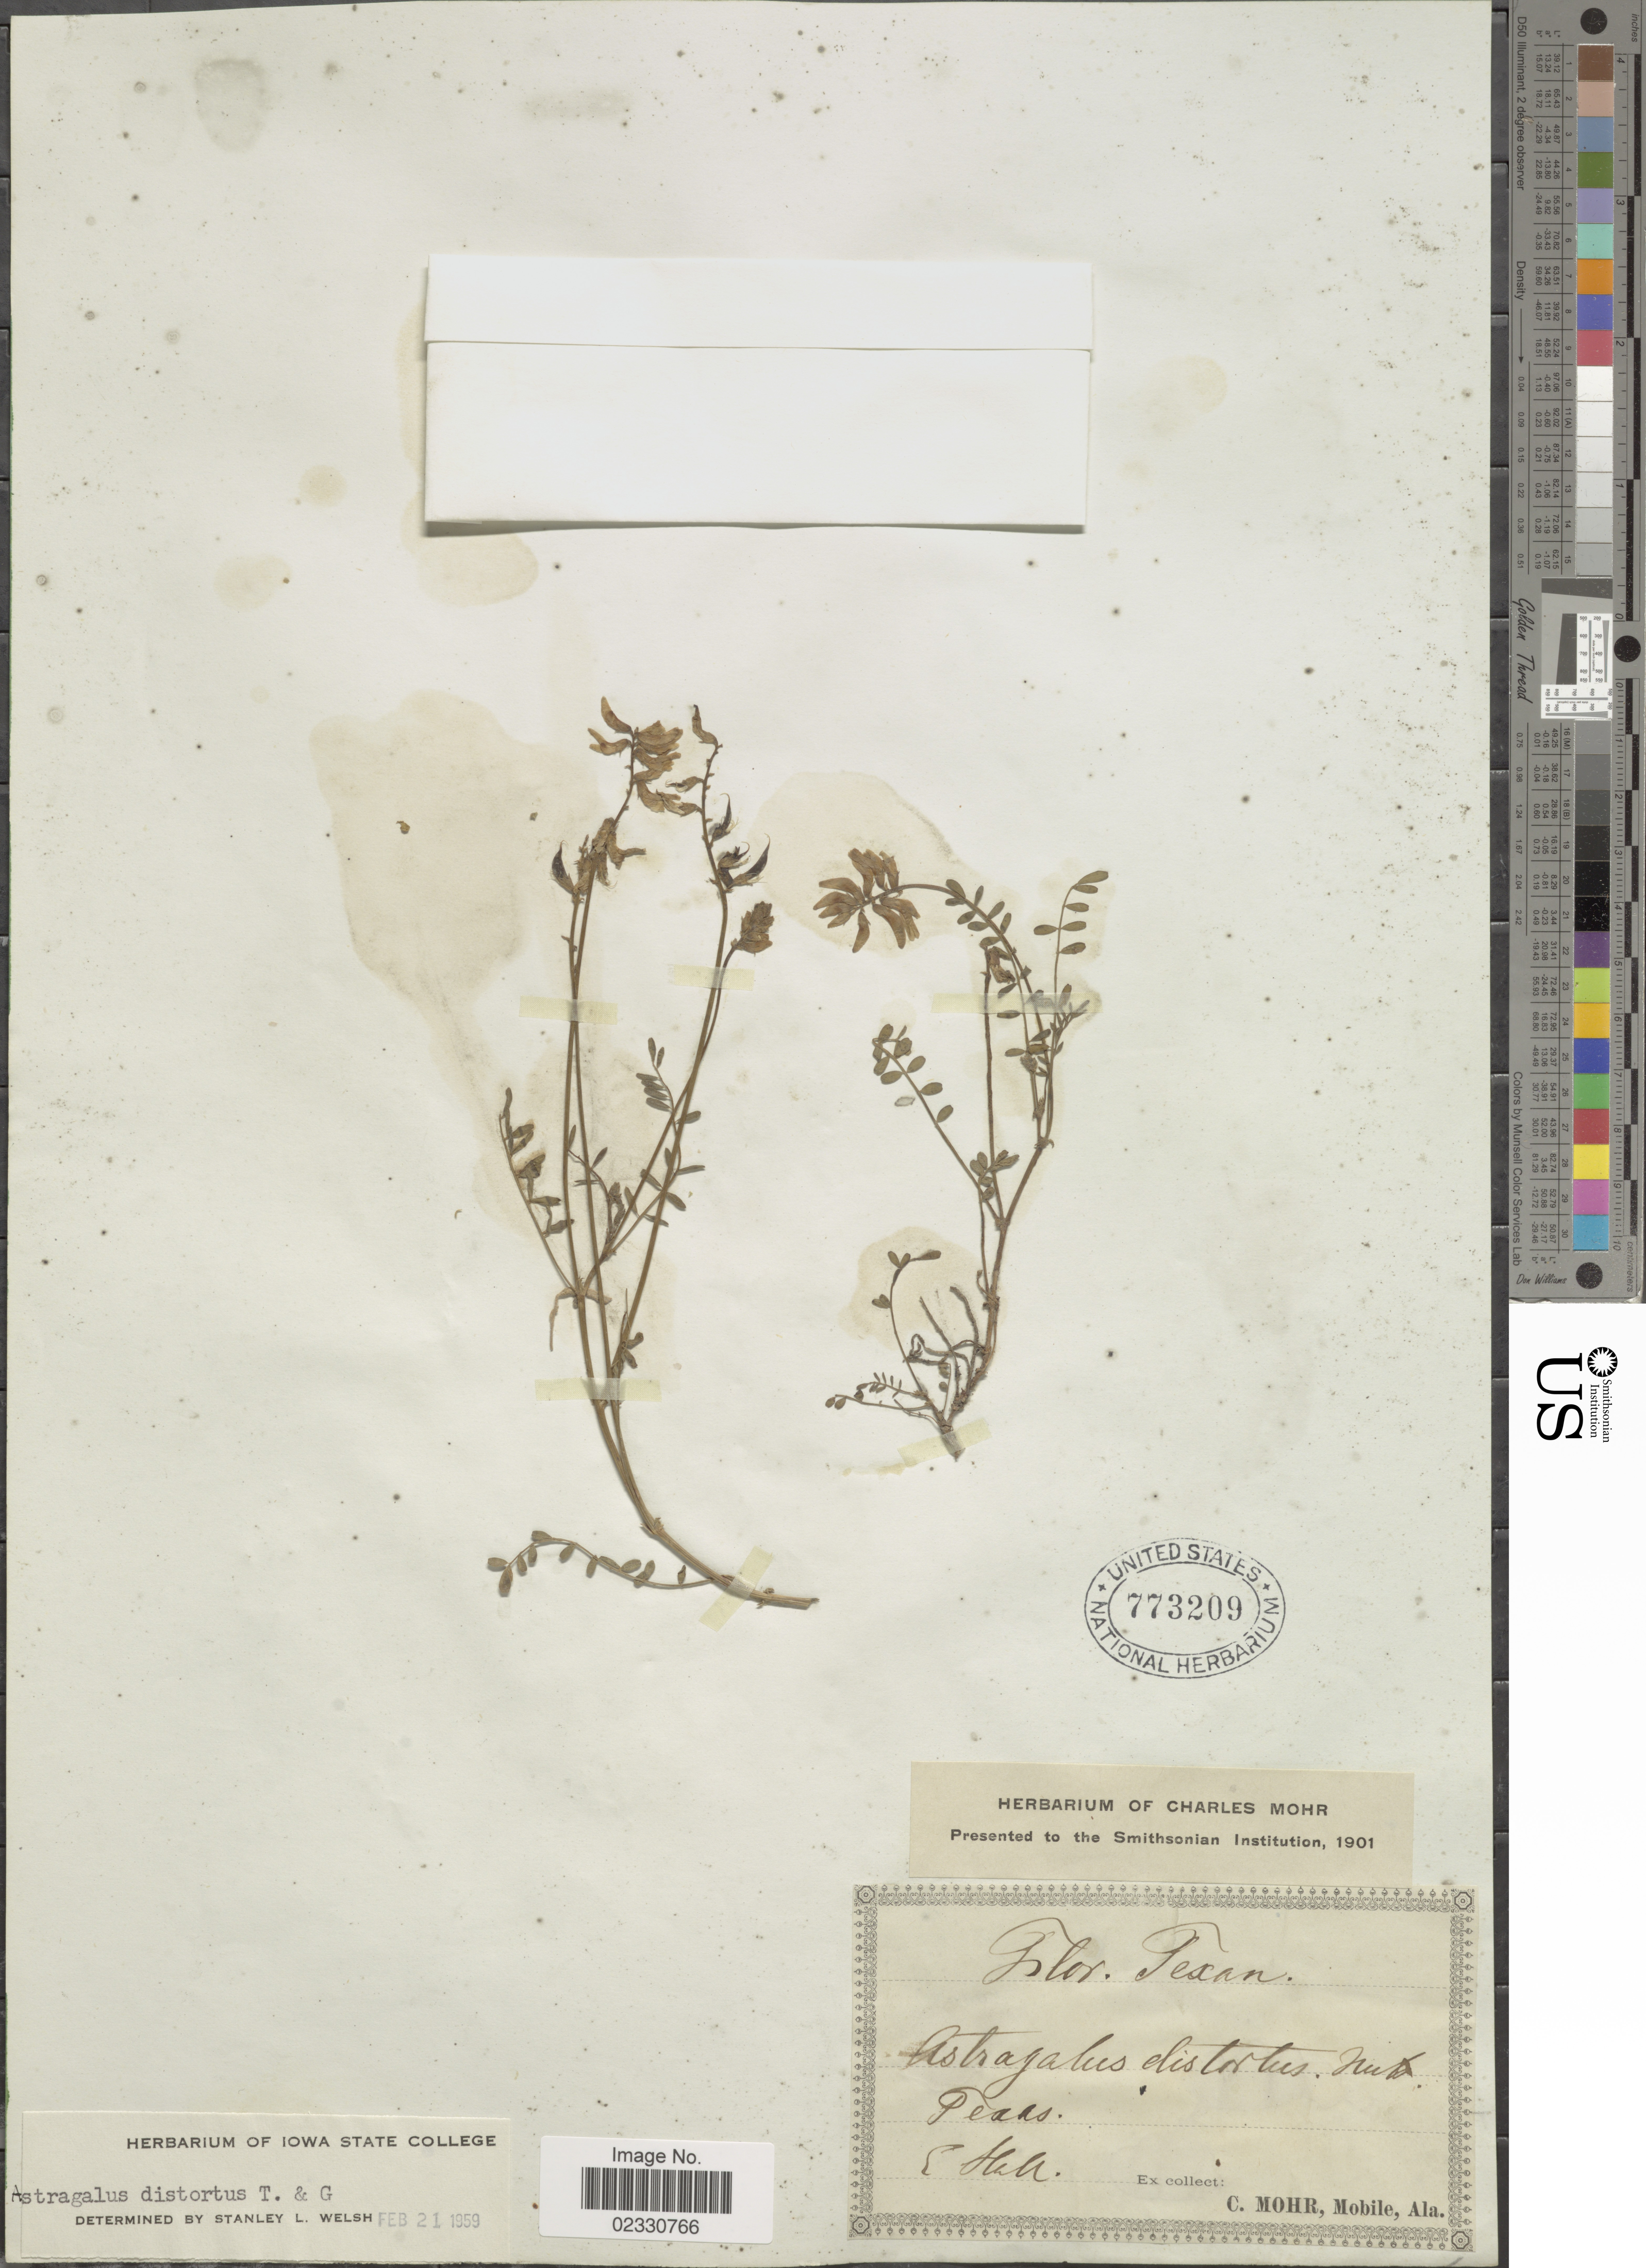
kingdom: Plantae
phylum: Tracheophyta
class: Magnoliopsida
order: Fabales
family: Fabaceae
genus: Astragalus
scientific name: Astragalus distortus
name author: Torr. & A. Gray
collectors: C. T. Mohr & E. Hall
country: United States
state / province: Texas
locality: Texas.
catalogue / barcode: US 773209